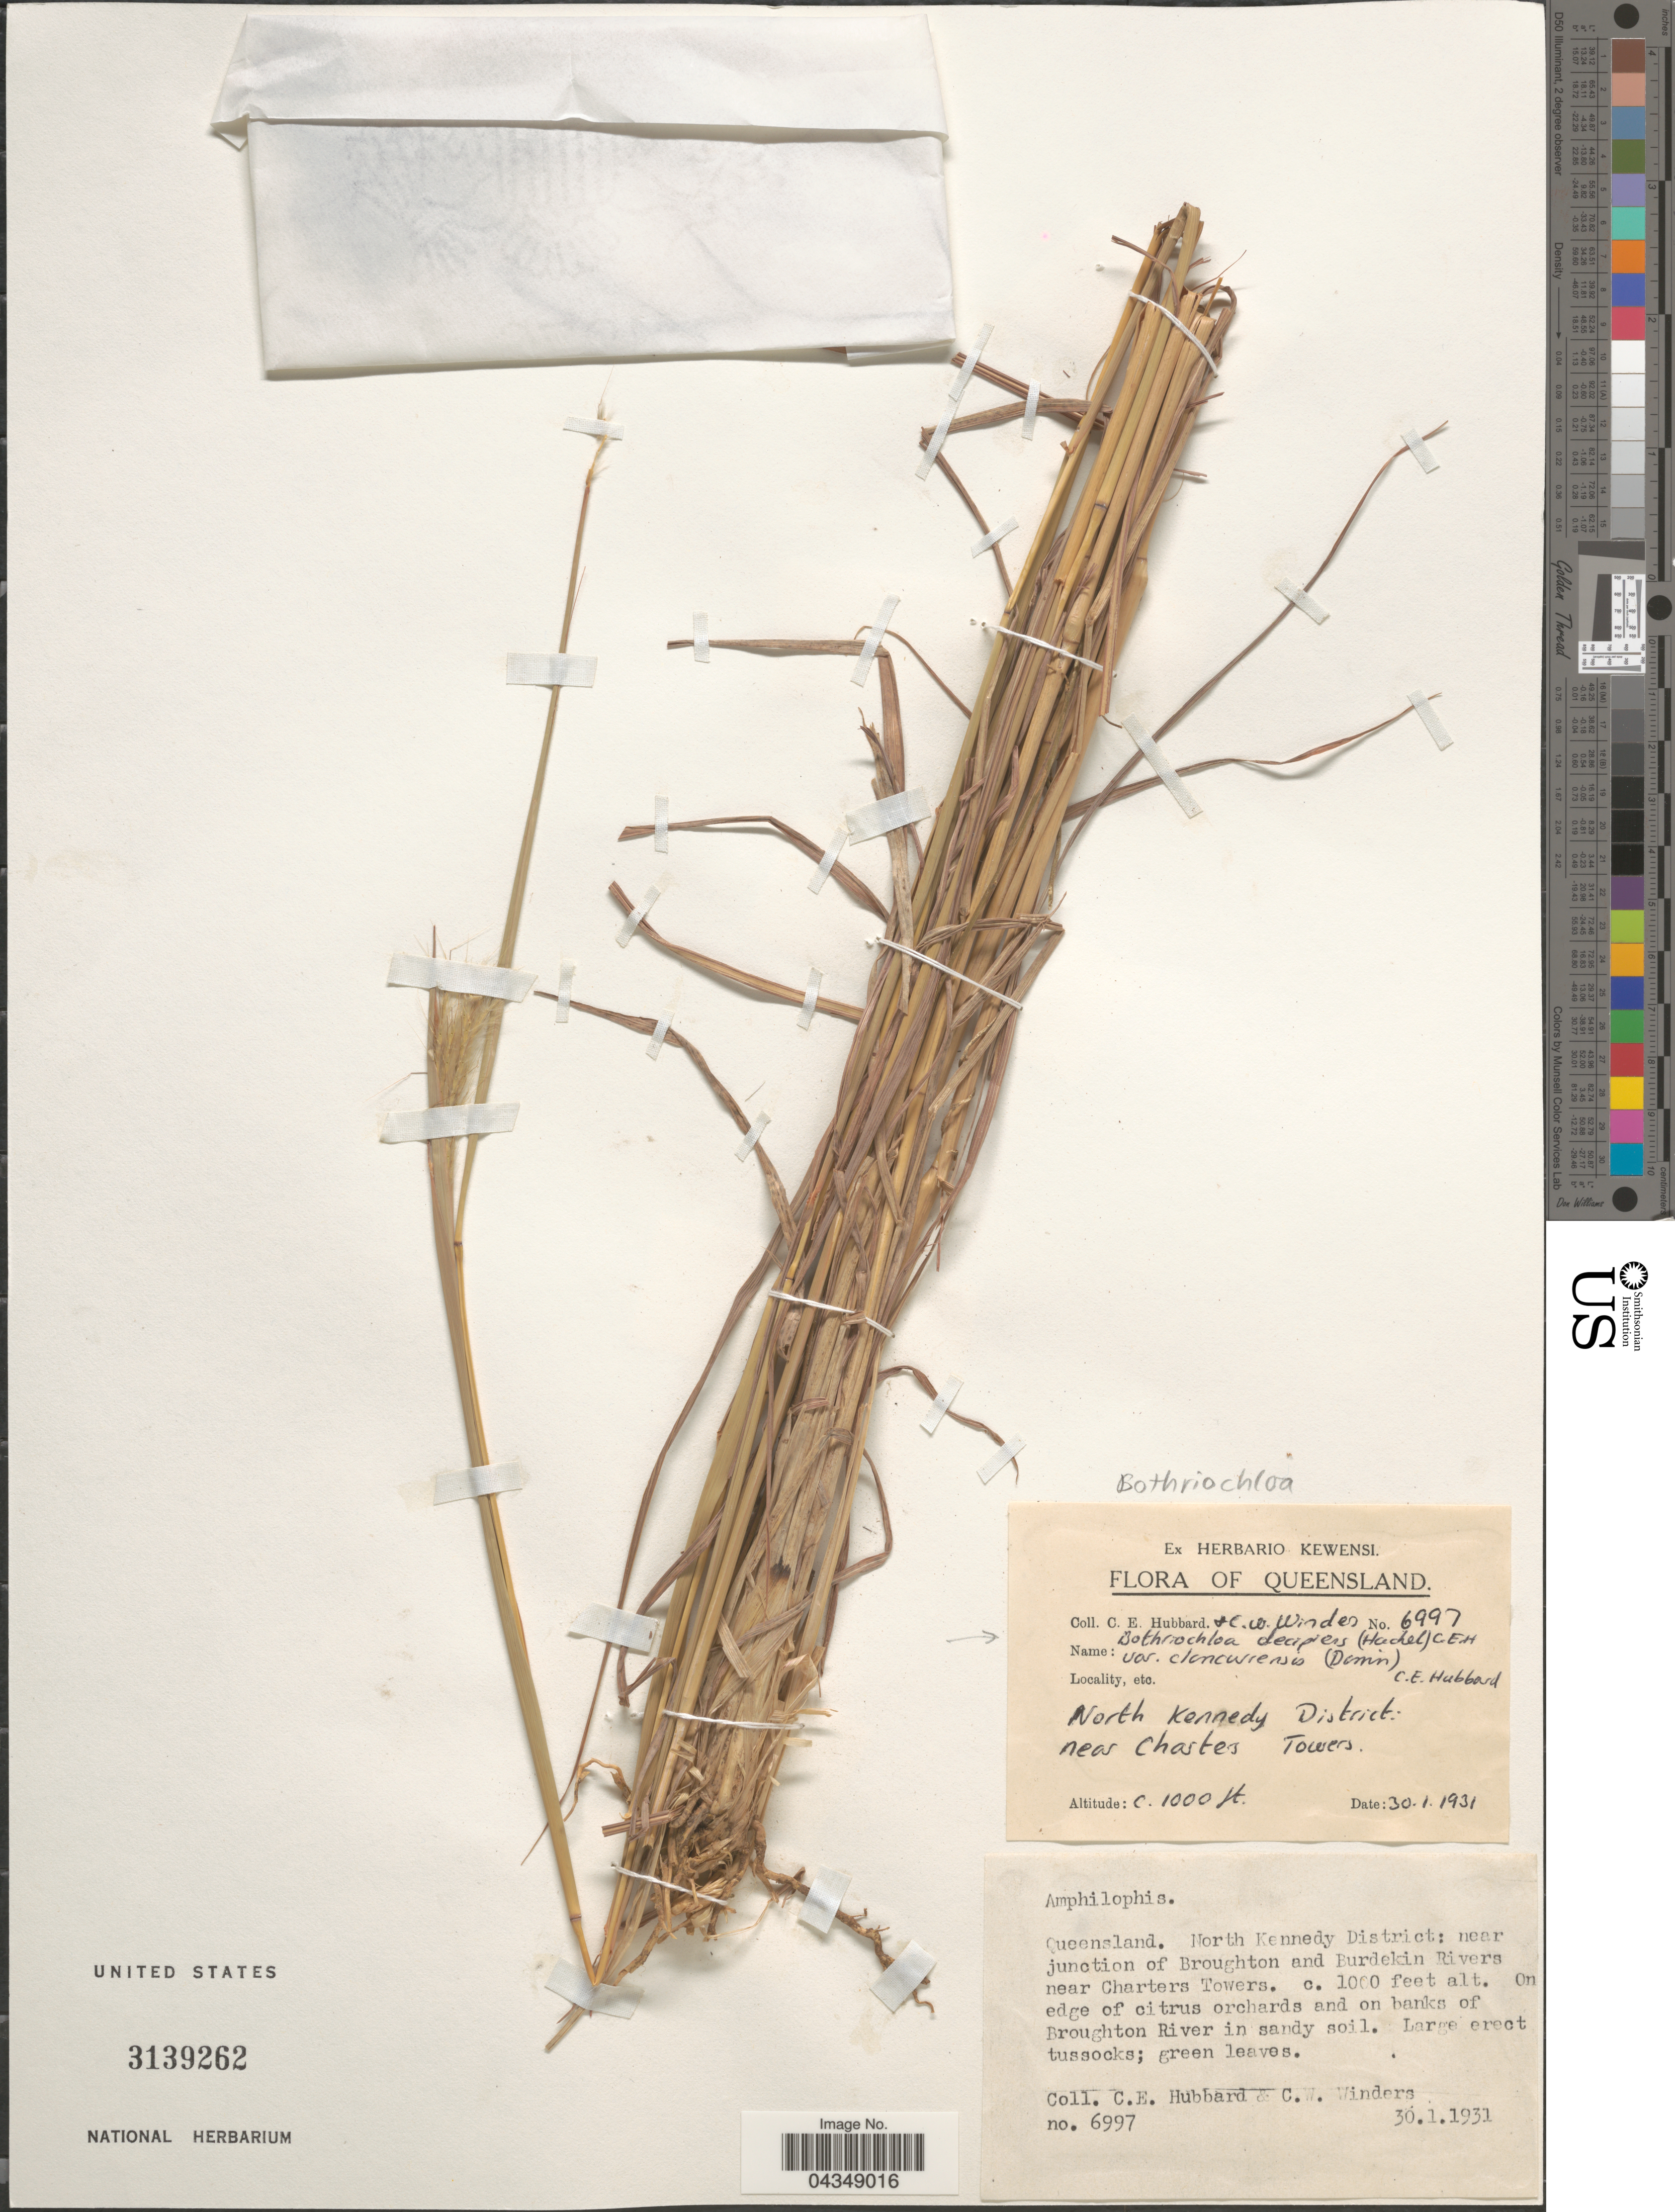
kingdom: Plantae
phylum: Tracheophyta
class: Liliopsida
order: Poales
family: Poaceae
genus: Bothriochloa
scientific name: Bothriochloa decipiens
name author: (Hack.) C. E. Hubb.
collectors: C. E. Hubbard & C. Winders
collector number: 6997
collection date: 1931-01-30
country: Australia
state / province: Queensland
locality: North Kennedy District: near junction of Broughton and Burdekin Rivers near Charters Towers. On banks of Broughton River in sandy soil.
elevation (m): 305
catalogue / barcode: US 3139262